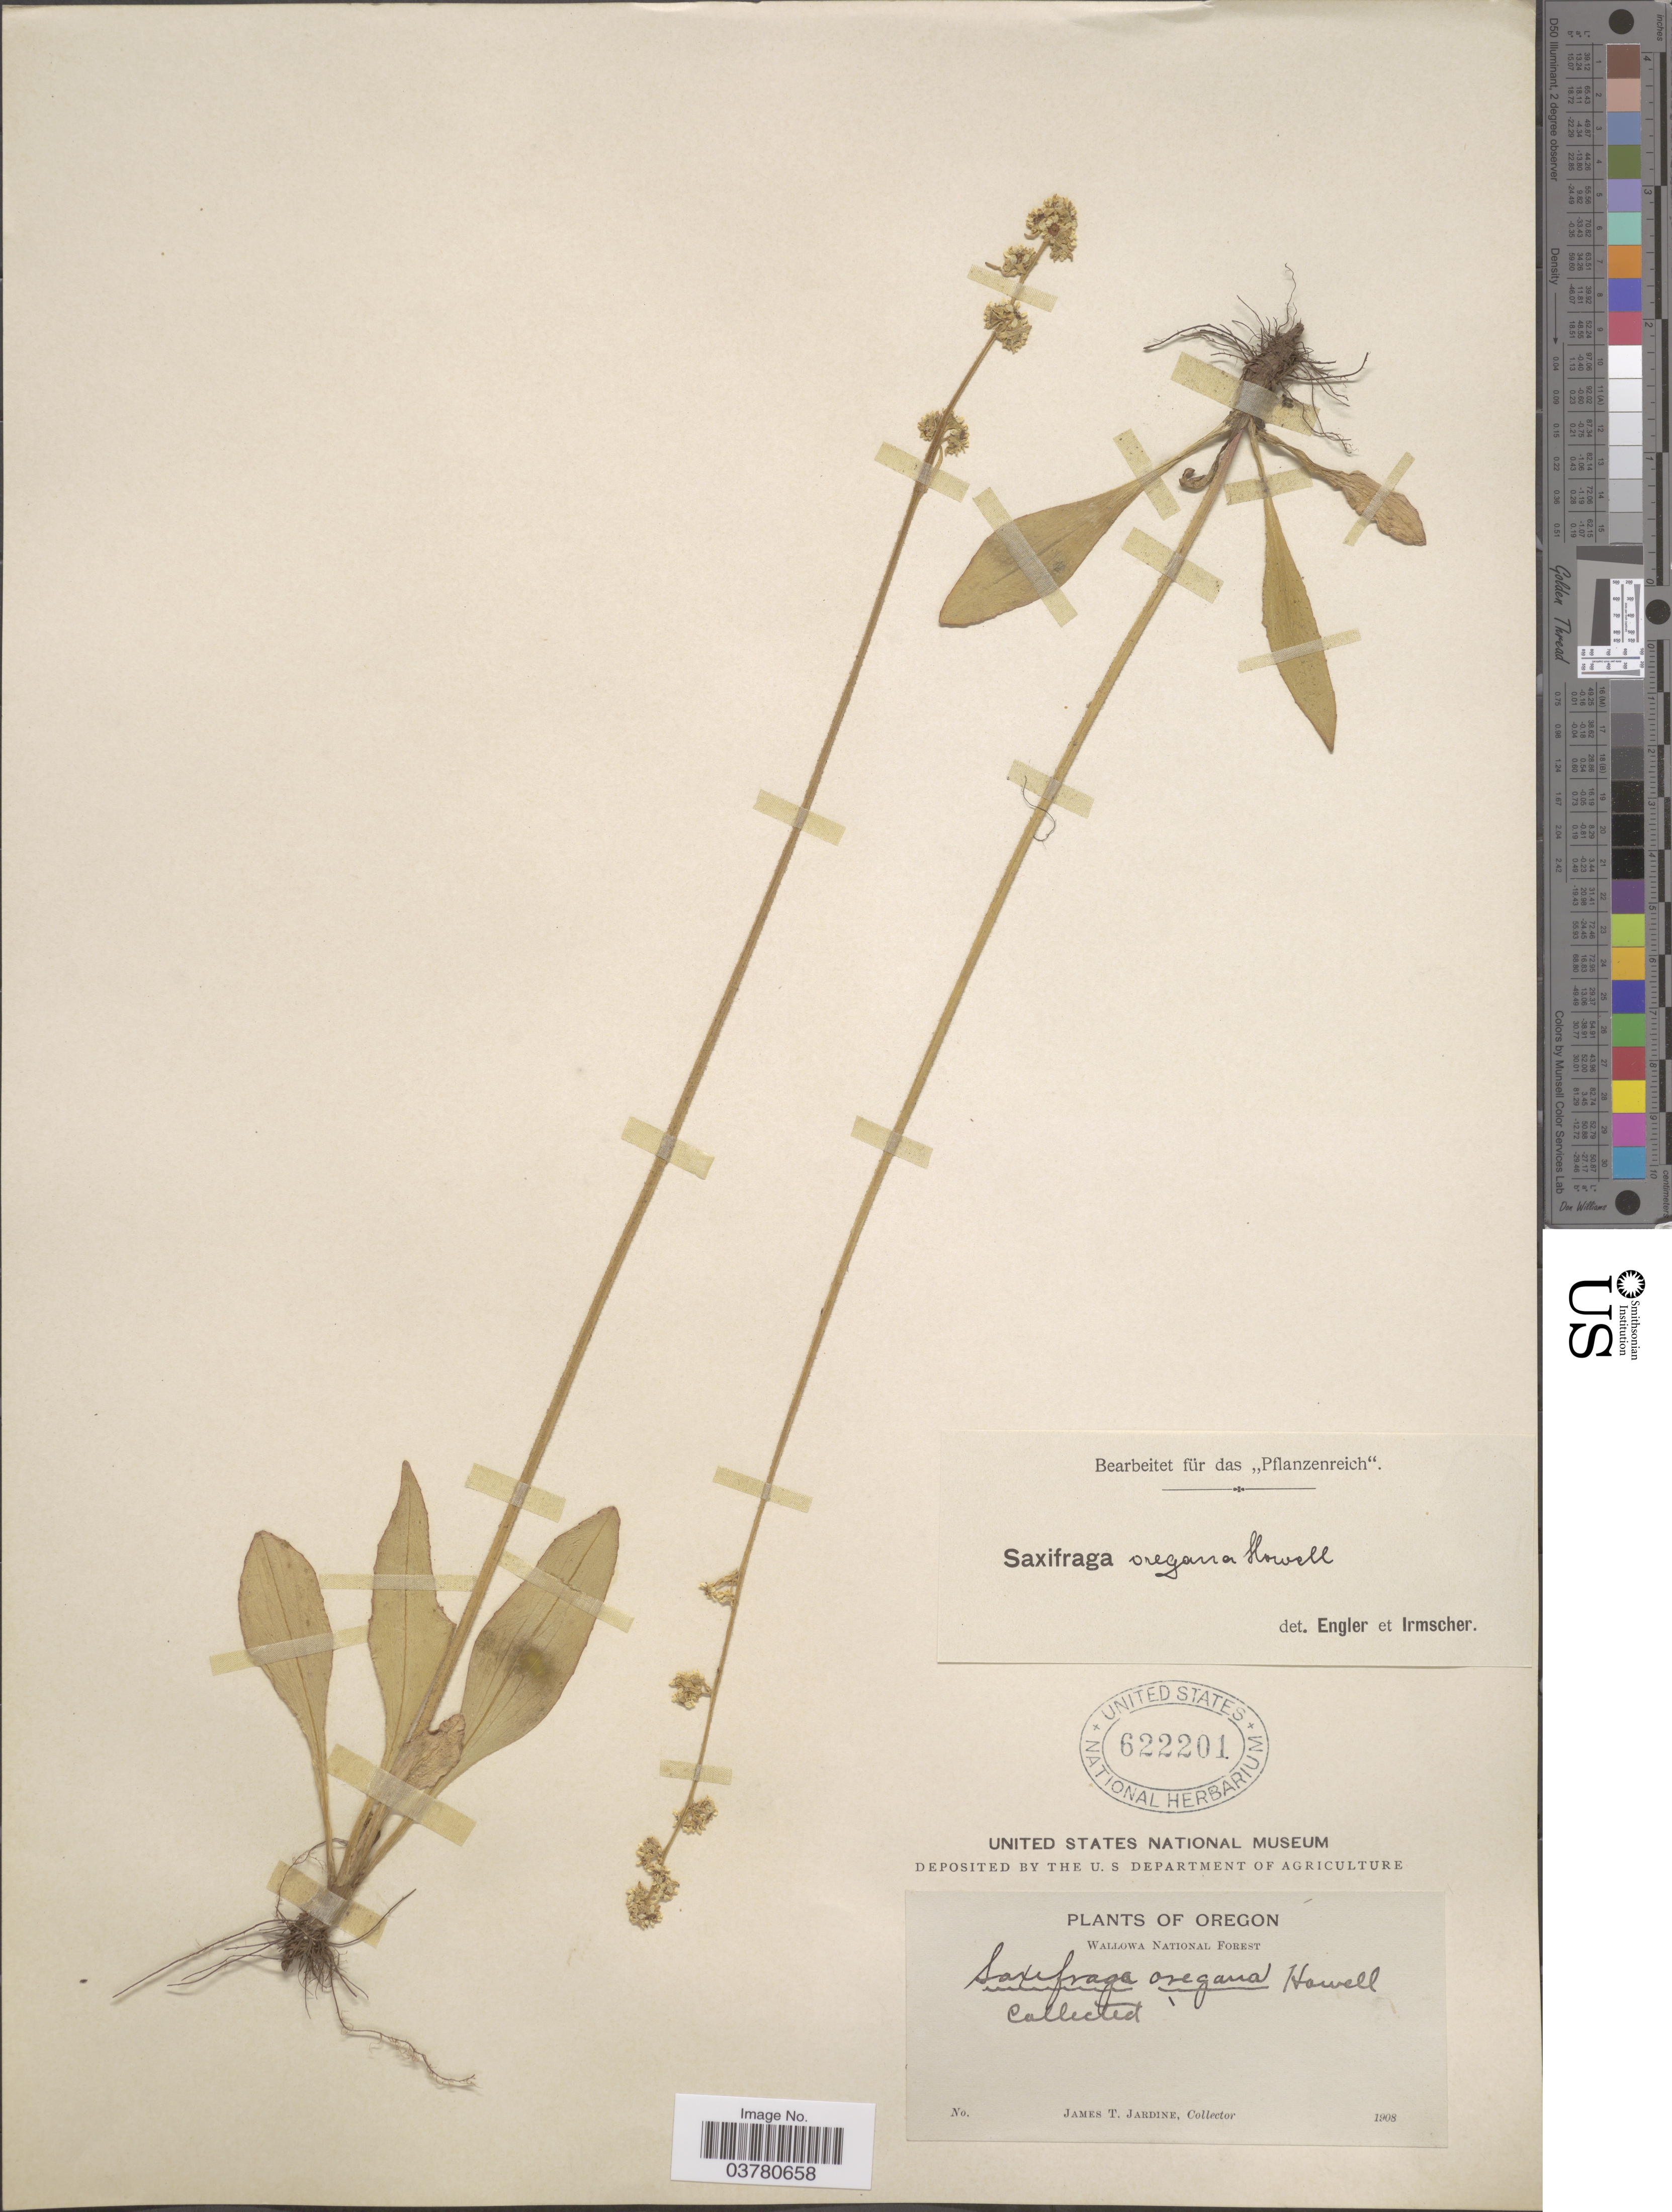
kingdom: Plantae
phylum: Tracheophyta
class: Magnoliopsida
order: Saxifragales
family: Saxifragaceae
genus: Micranthes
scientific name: Micranthes oregana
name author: (Howell) Small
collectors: J. T. Jardine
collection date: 1908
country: United States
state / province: Oregon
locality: Wallowa National Forest.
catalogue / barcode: US 622201